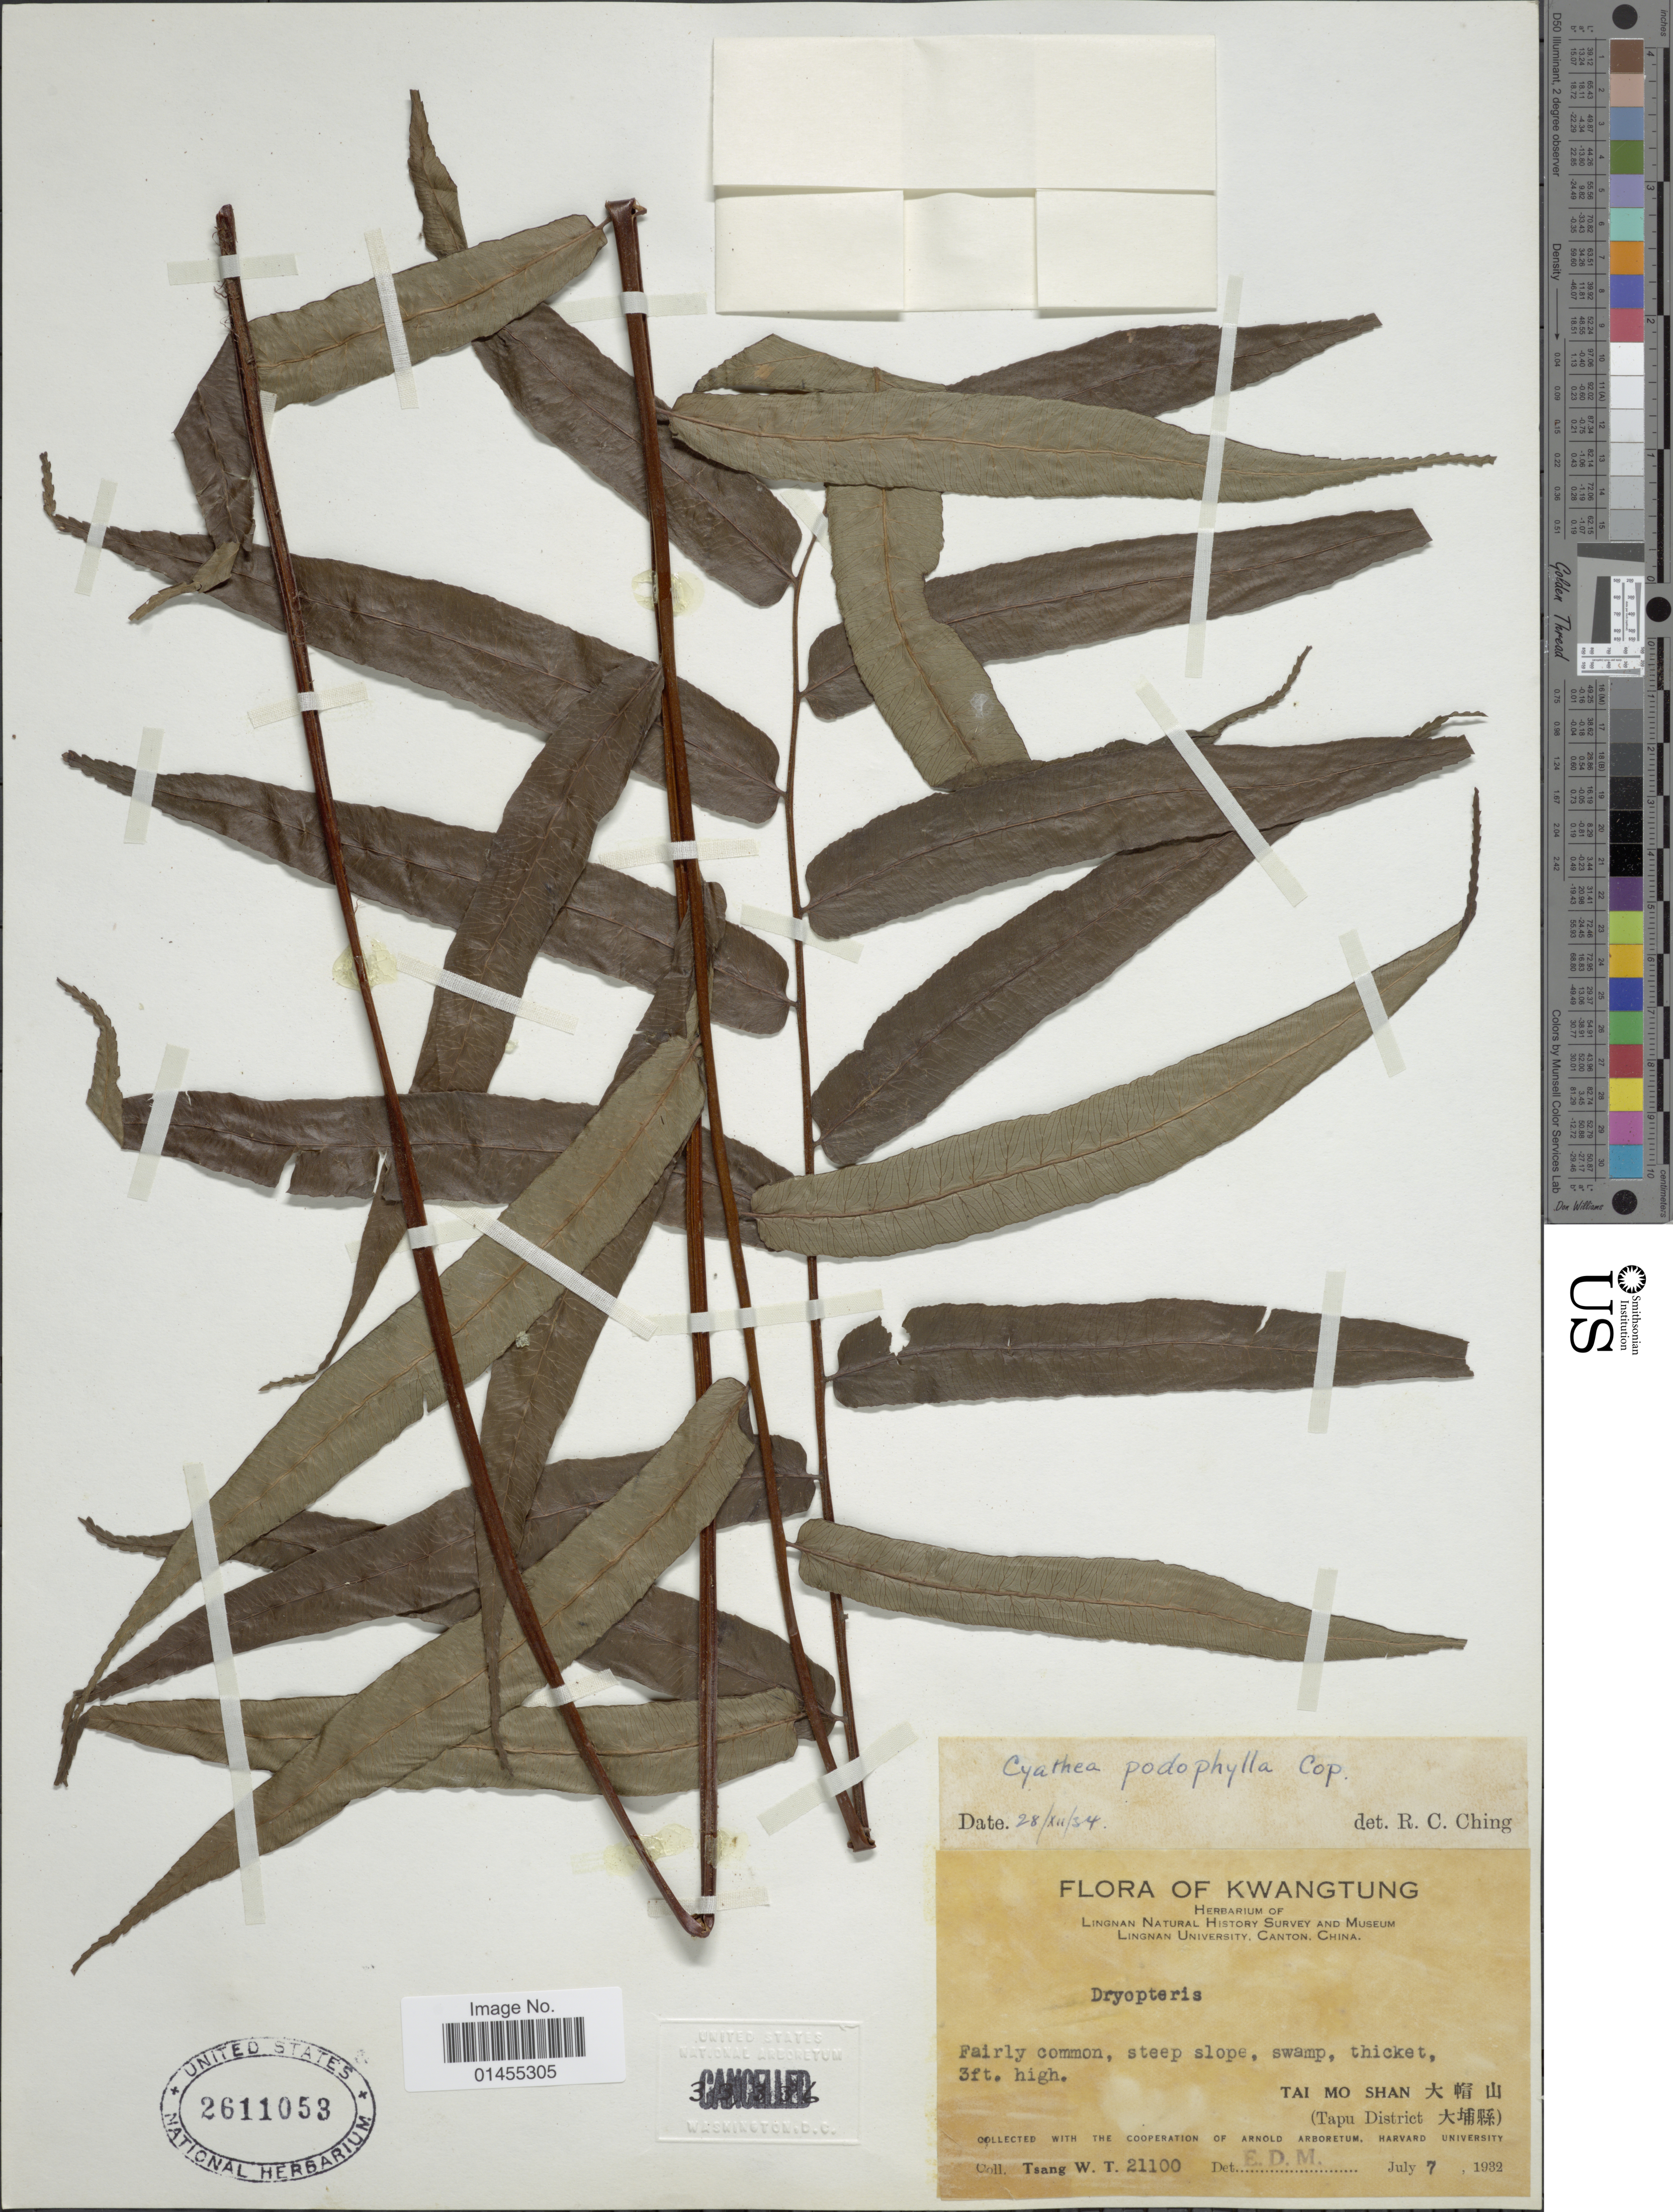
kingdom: Plantae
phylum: Tracheophyta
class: Polypodiopsida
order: Cyatheales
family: Cyatheaceae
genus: Alsophila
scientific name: Alsophila podophylla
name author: Hook.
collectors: W. T. Tsang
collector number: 21100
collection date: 1932-07-07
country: China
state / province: Guangdong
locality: Kwangtung, Tai Mo Shan, Tapu District.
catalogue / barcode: US 2611053